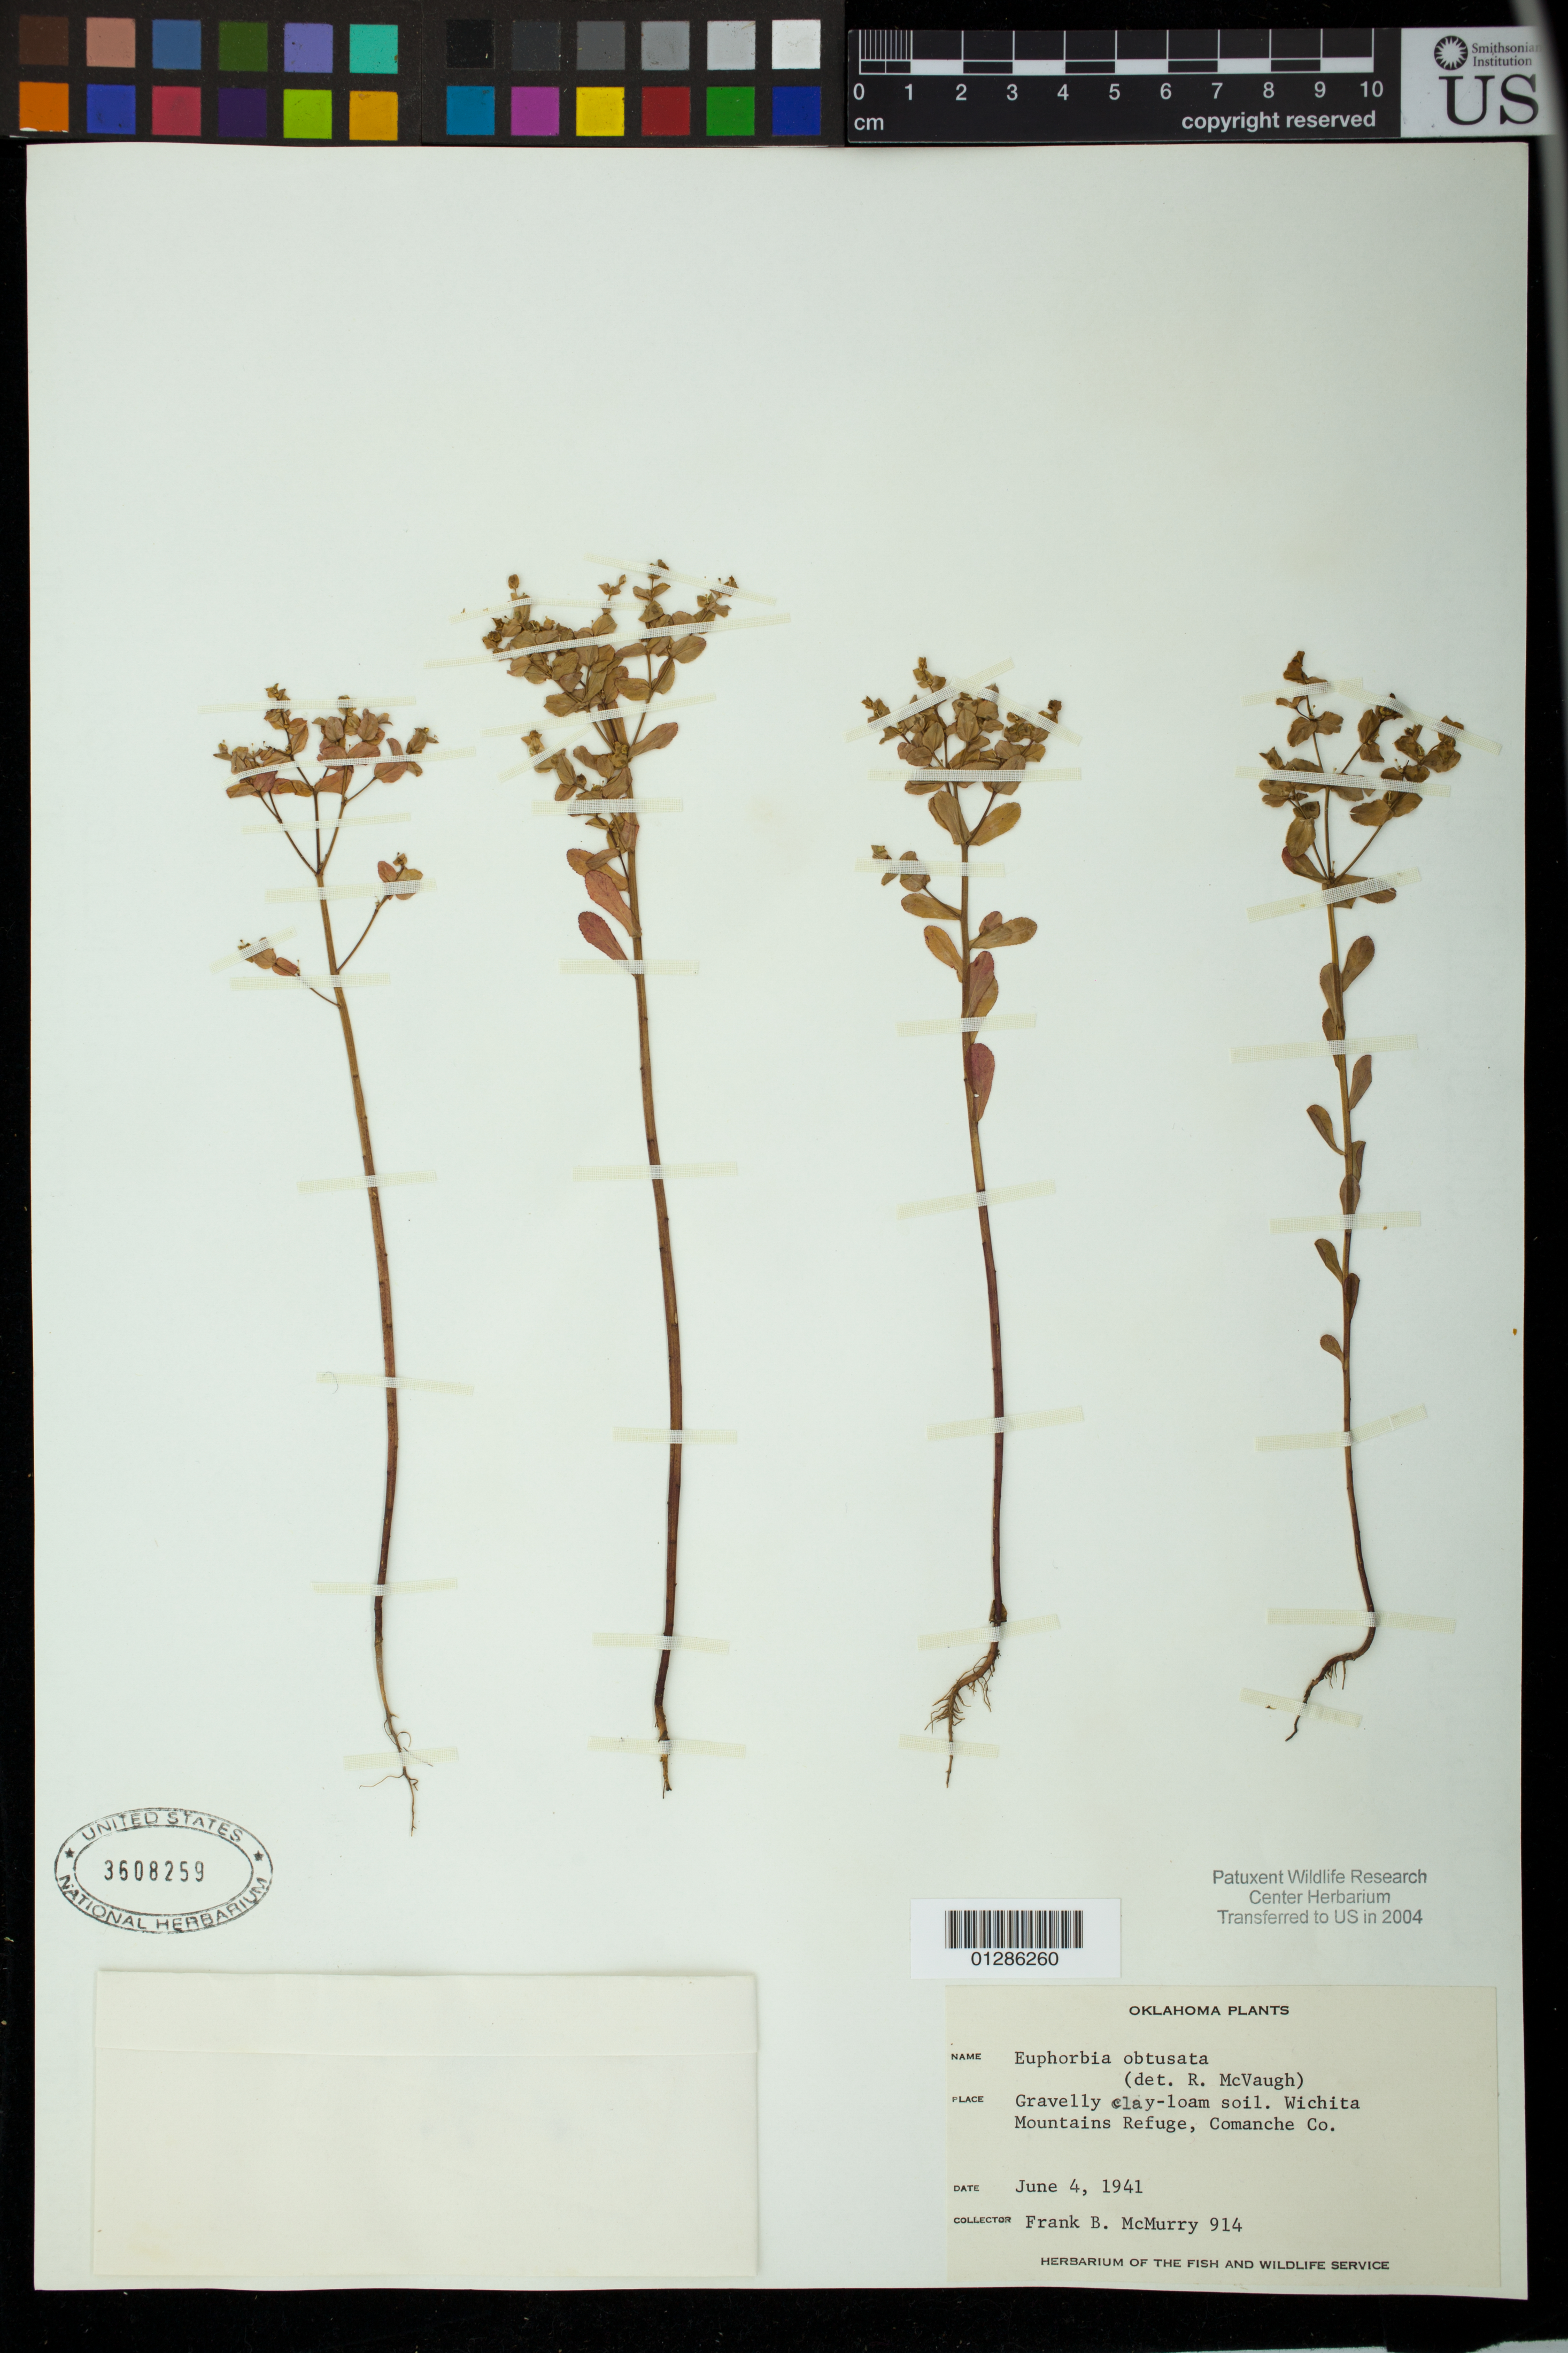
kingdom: Plantae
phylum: Tracheophyta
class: Magnoliopsida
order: Malpighiales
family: Euphorbiaceae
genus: Euphorbia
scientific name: Euphorbia spathulata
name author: Lam.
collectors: F. B. McMurry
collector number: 914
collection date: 1941-06-04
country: United States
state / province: Oklahoma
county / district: Comanche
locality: Wichita Mountains Range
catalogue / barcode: US 3608259